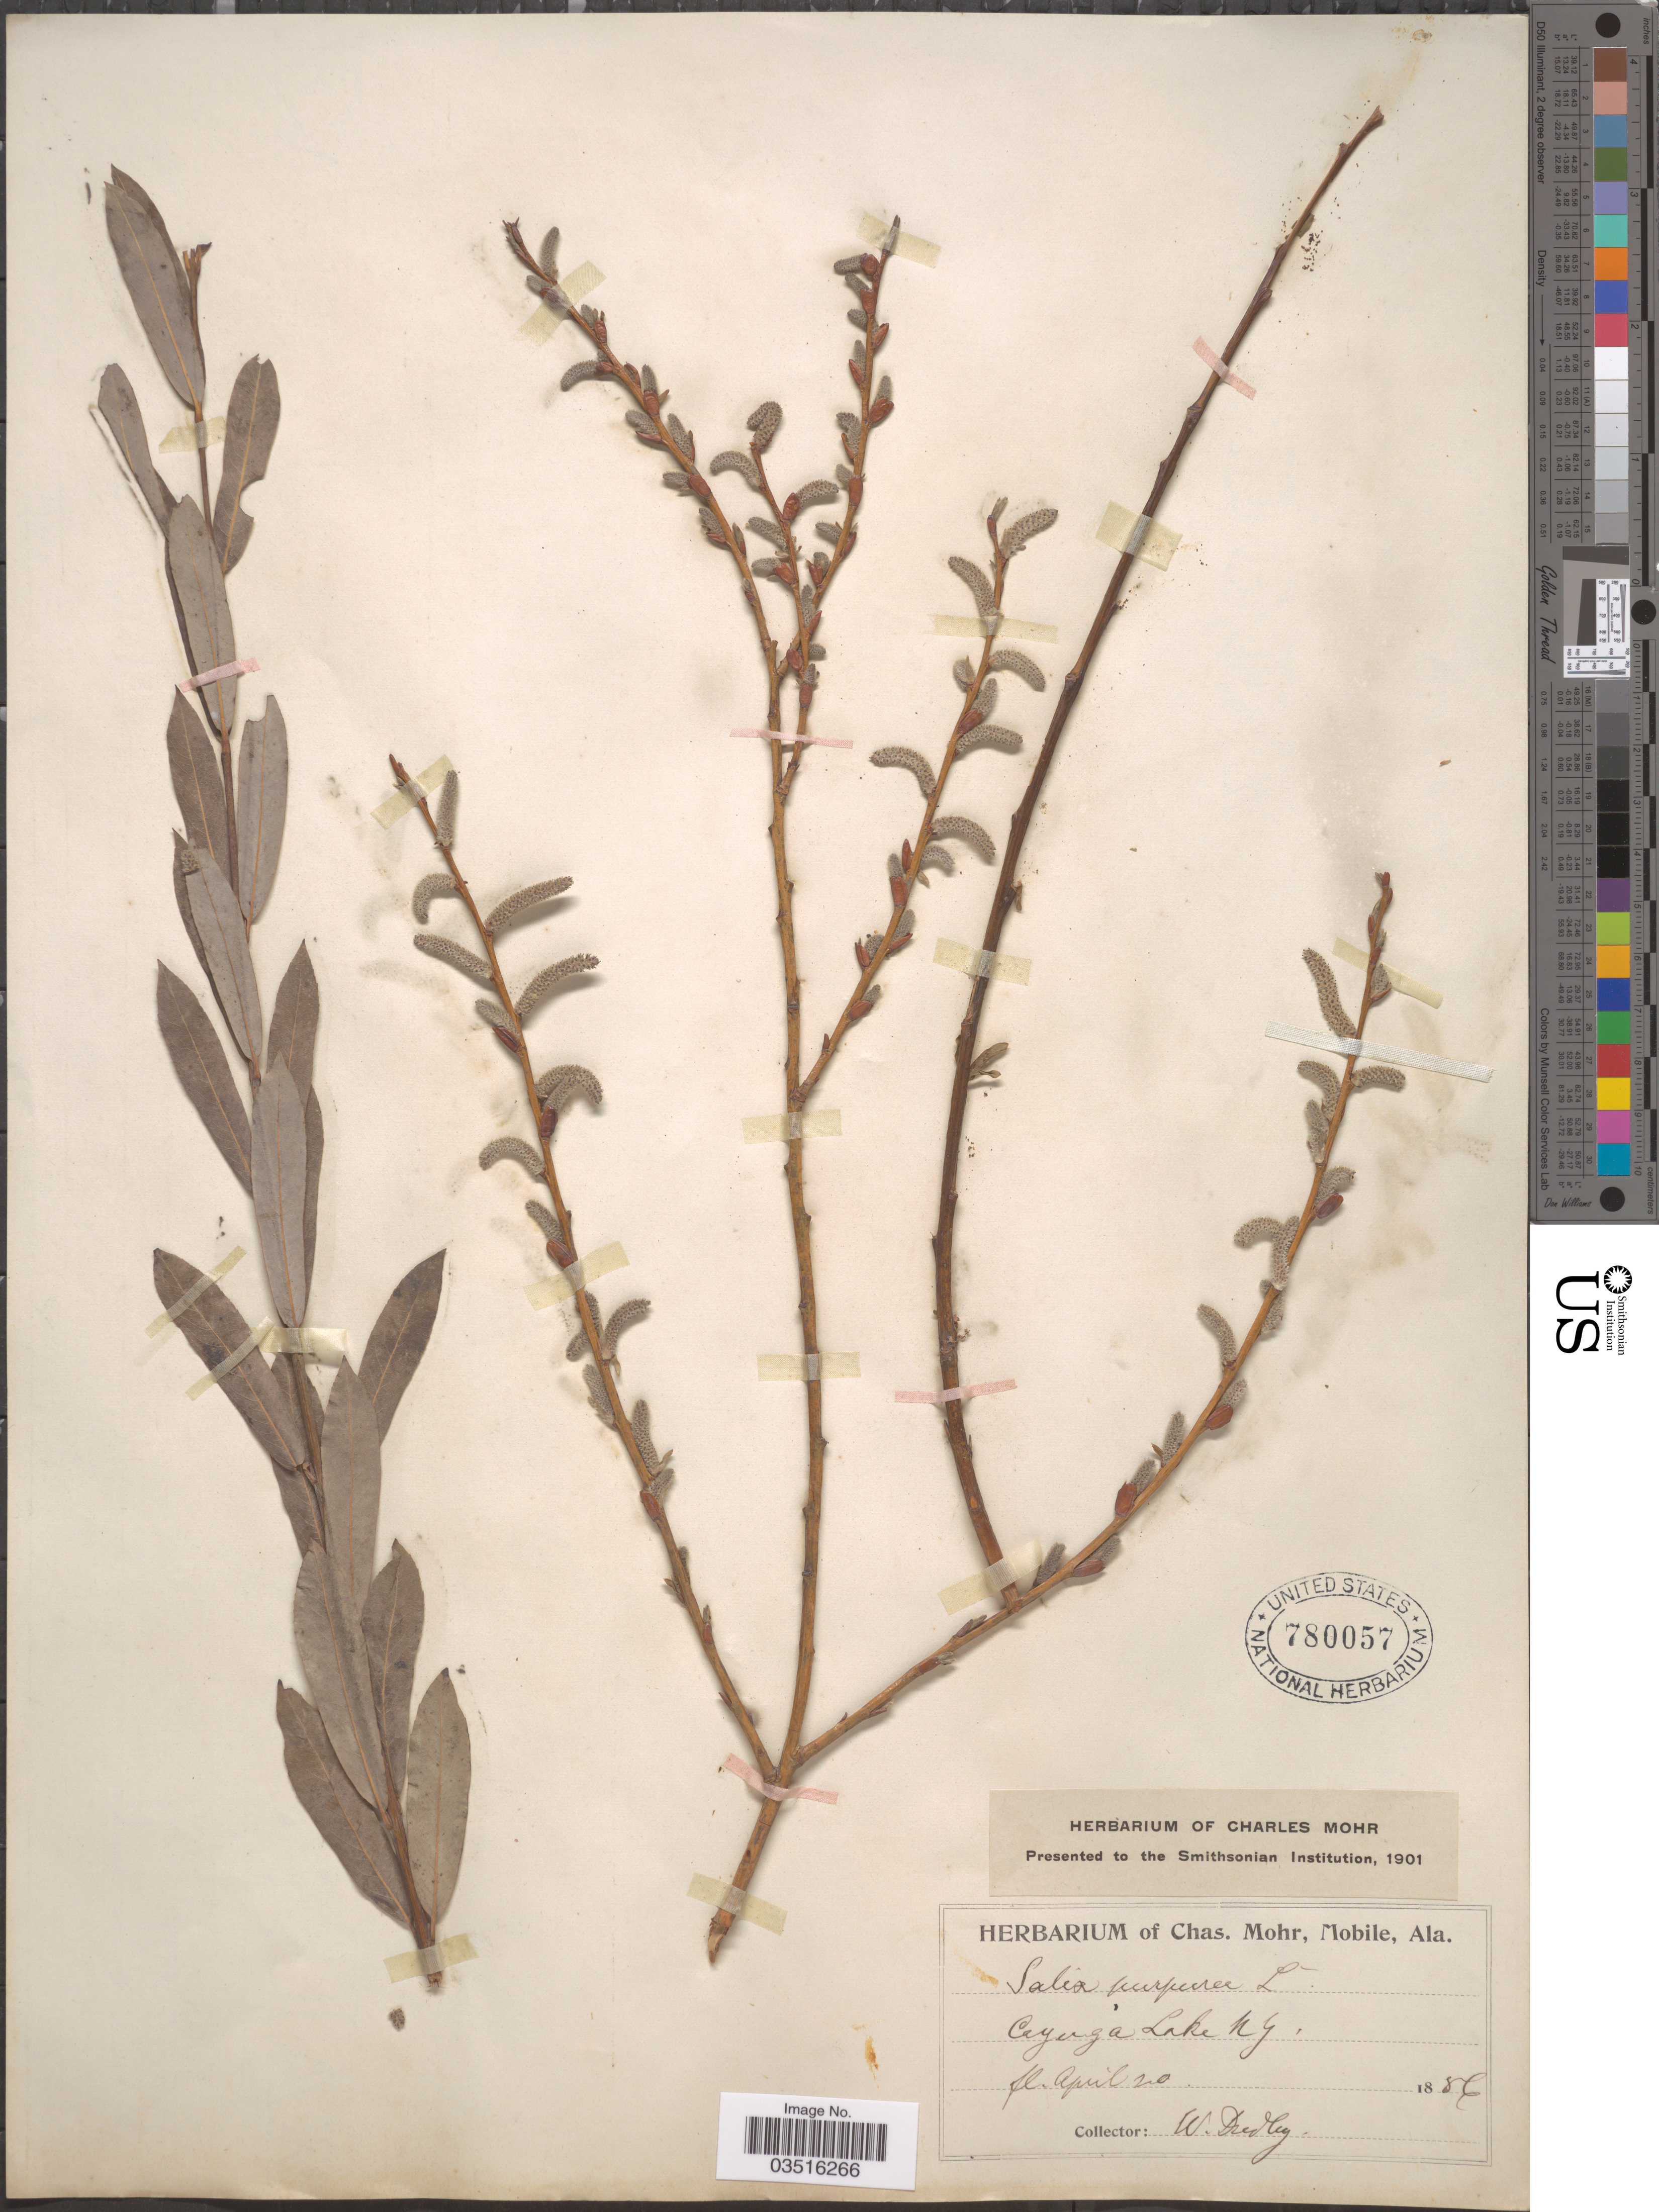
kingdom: Plantae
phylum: Tracheophyta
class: Magnoliopsida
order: Malpighiales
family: Salicaceae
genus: Salix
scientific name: Salix purpurea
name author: L.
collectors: W. Dudley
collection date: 1886-04-20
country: United States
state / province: New York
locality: Cayuga Lake.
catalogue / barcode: US 780057